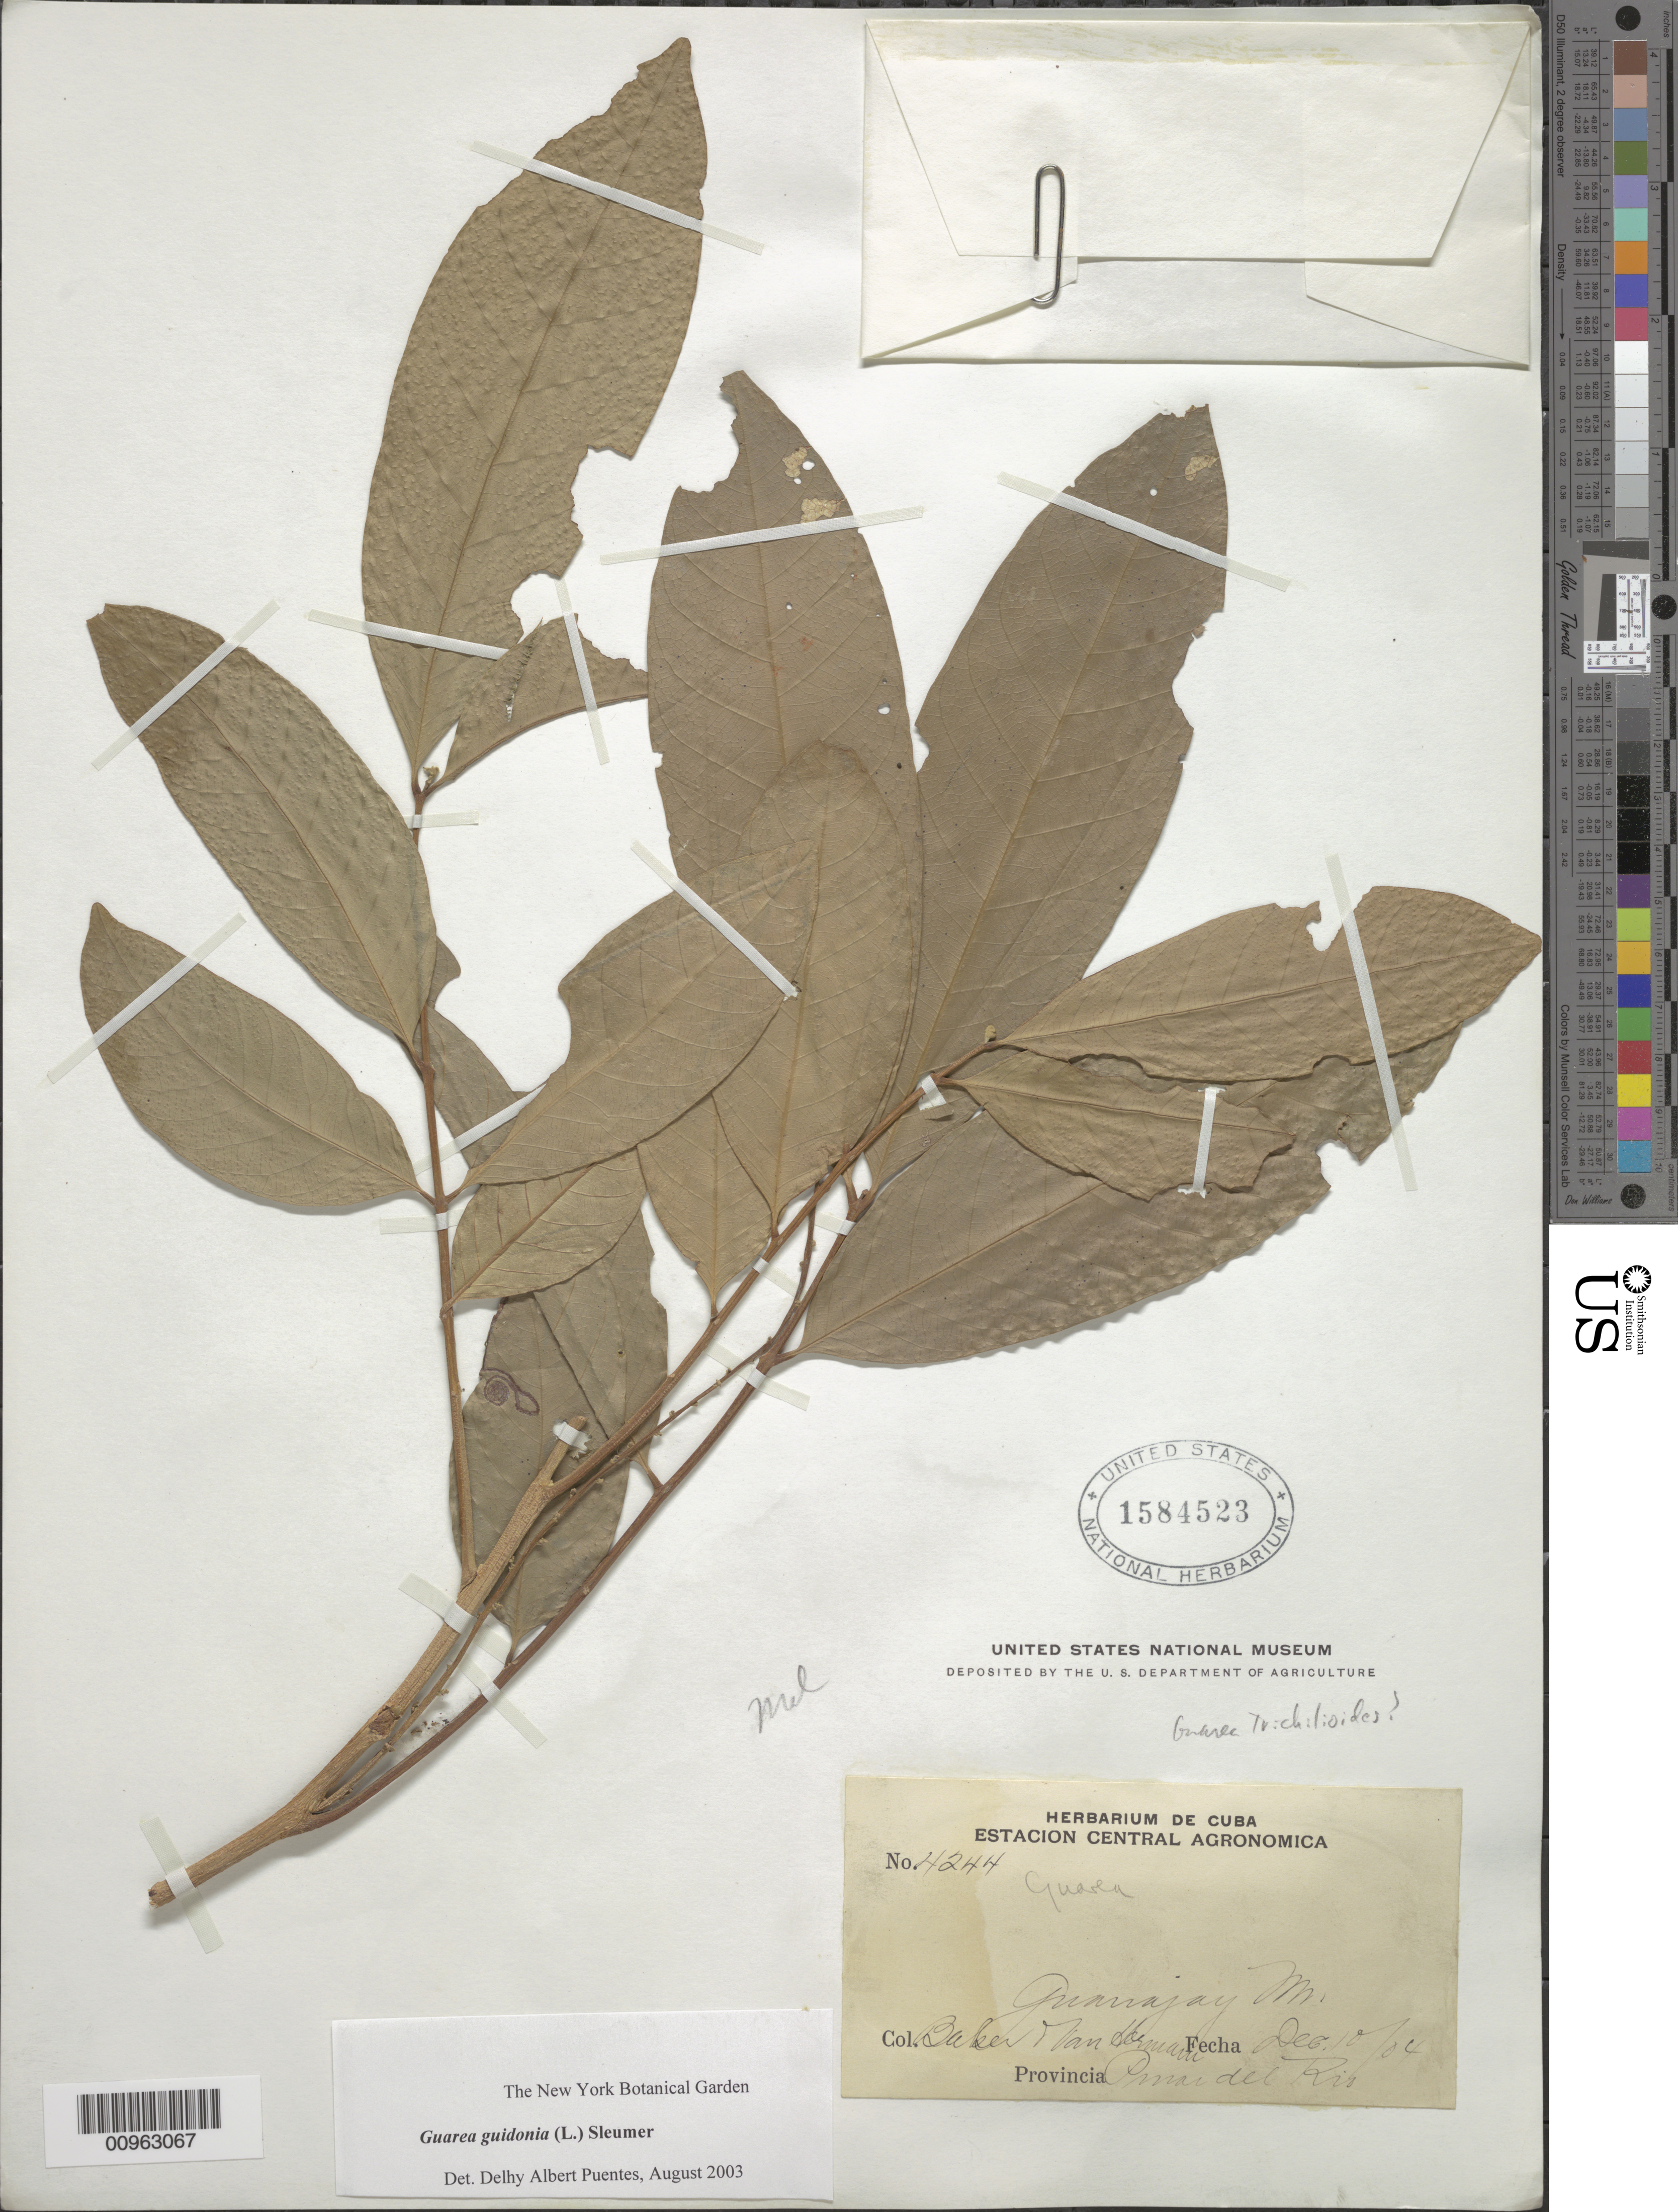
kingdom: Plantae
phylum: Tracheophyta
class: Magnoliopsida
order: Sapindales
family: Meliaceae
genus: Guarea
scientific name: Guarea guidonia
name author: (L.) Sleumer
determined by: Puentes, D. A.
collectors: C. F. Baker & H. A. Van Hermann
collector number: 4244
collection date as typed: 10 Dec 1904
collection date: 1904-12-10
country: Cuba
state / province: Pinar del Rio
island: Cuba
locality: "Guanajay" Mt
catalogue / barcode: US 1584523